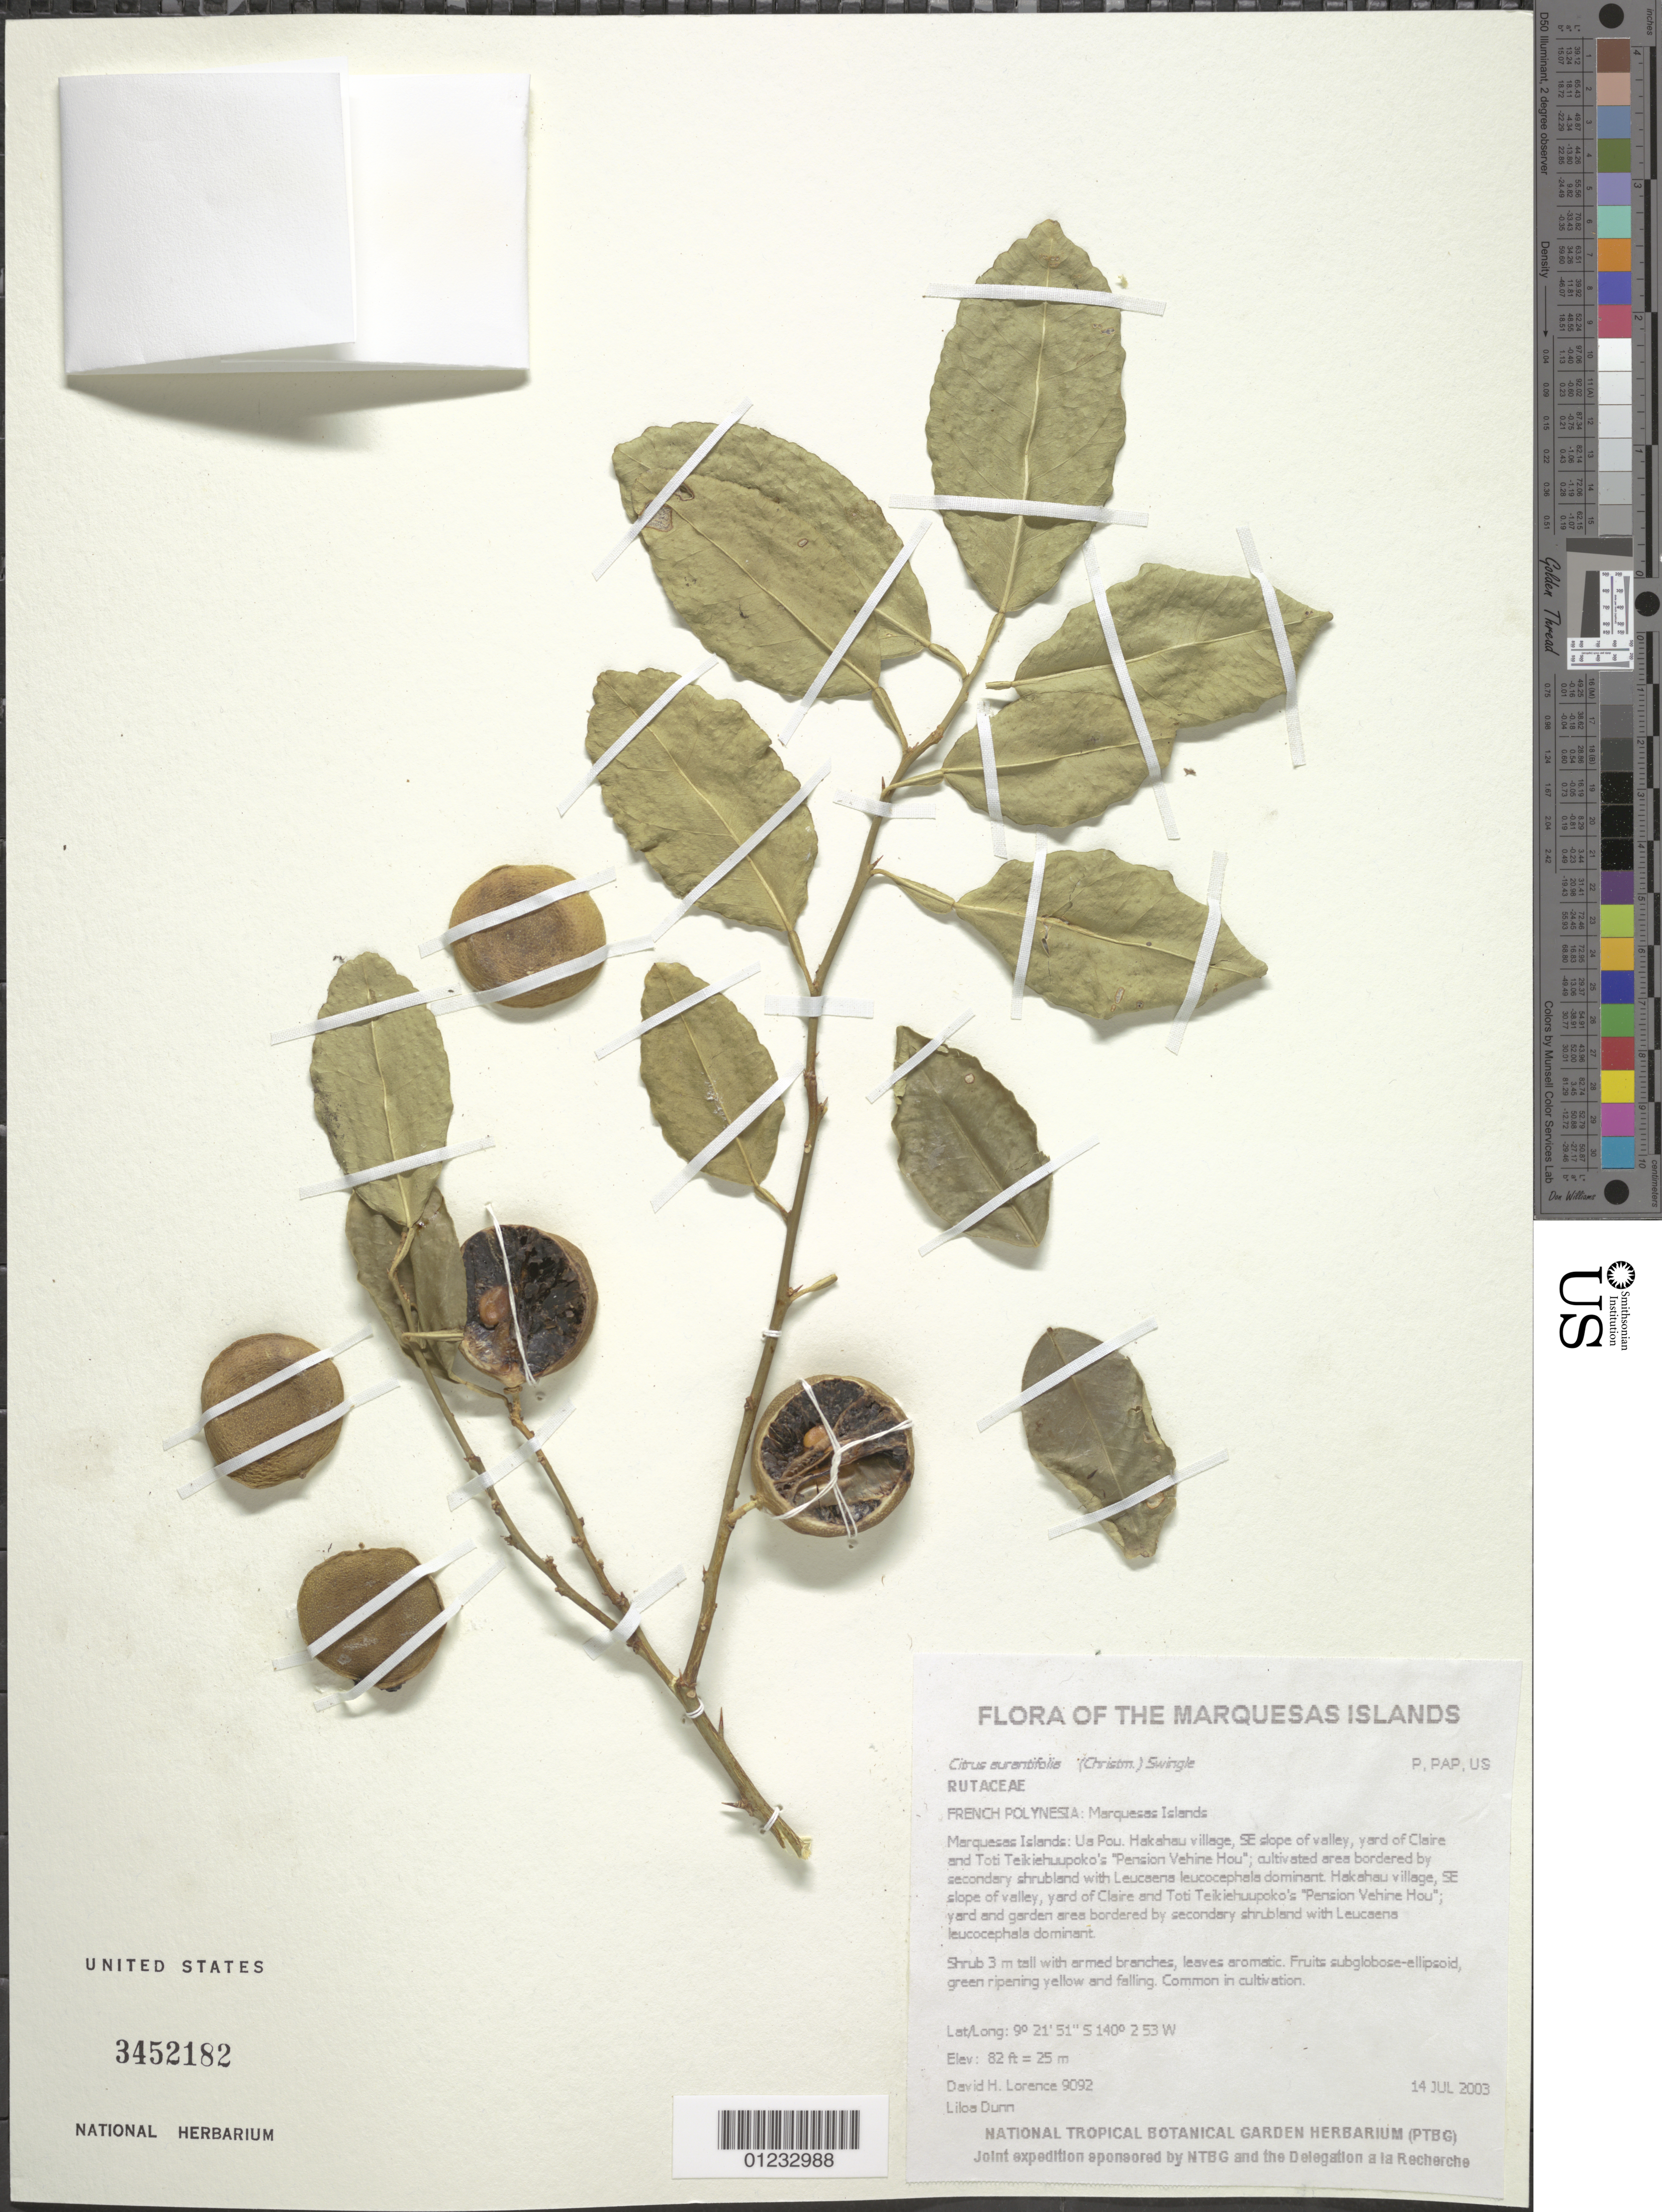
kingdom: Plantae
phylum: Tracheophyta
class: Magnoliopsida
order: Sapindales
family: Rutaceae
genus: Citrus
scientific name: Citrus x aurantifolia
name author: (Christm.) Swingle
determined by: Lorence, David H., (PTBG), National Tropical Botanical Garden (UNITED STATES)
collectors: D. Lorence & L. Dunn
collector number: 9092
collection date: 2003-07-14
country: French Polynesia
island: Ua Pou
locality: Hakahau village, SE slope of valley, yard of Claire and Toti Teikiehuupoko's "Pension Vehine Hou"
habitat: Cultivated area bordered by secondary shrubland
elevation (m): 25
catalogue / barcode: US 3452182